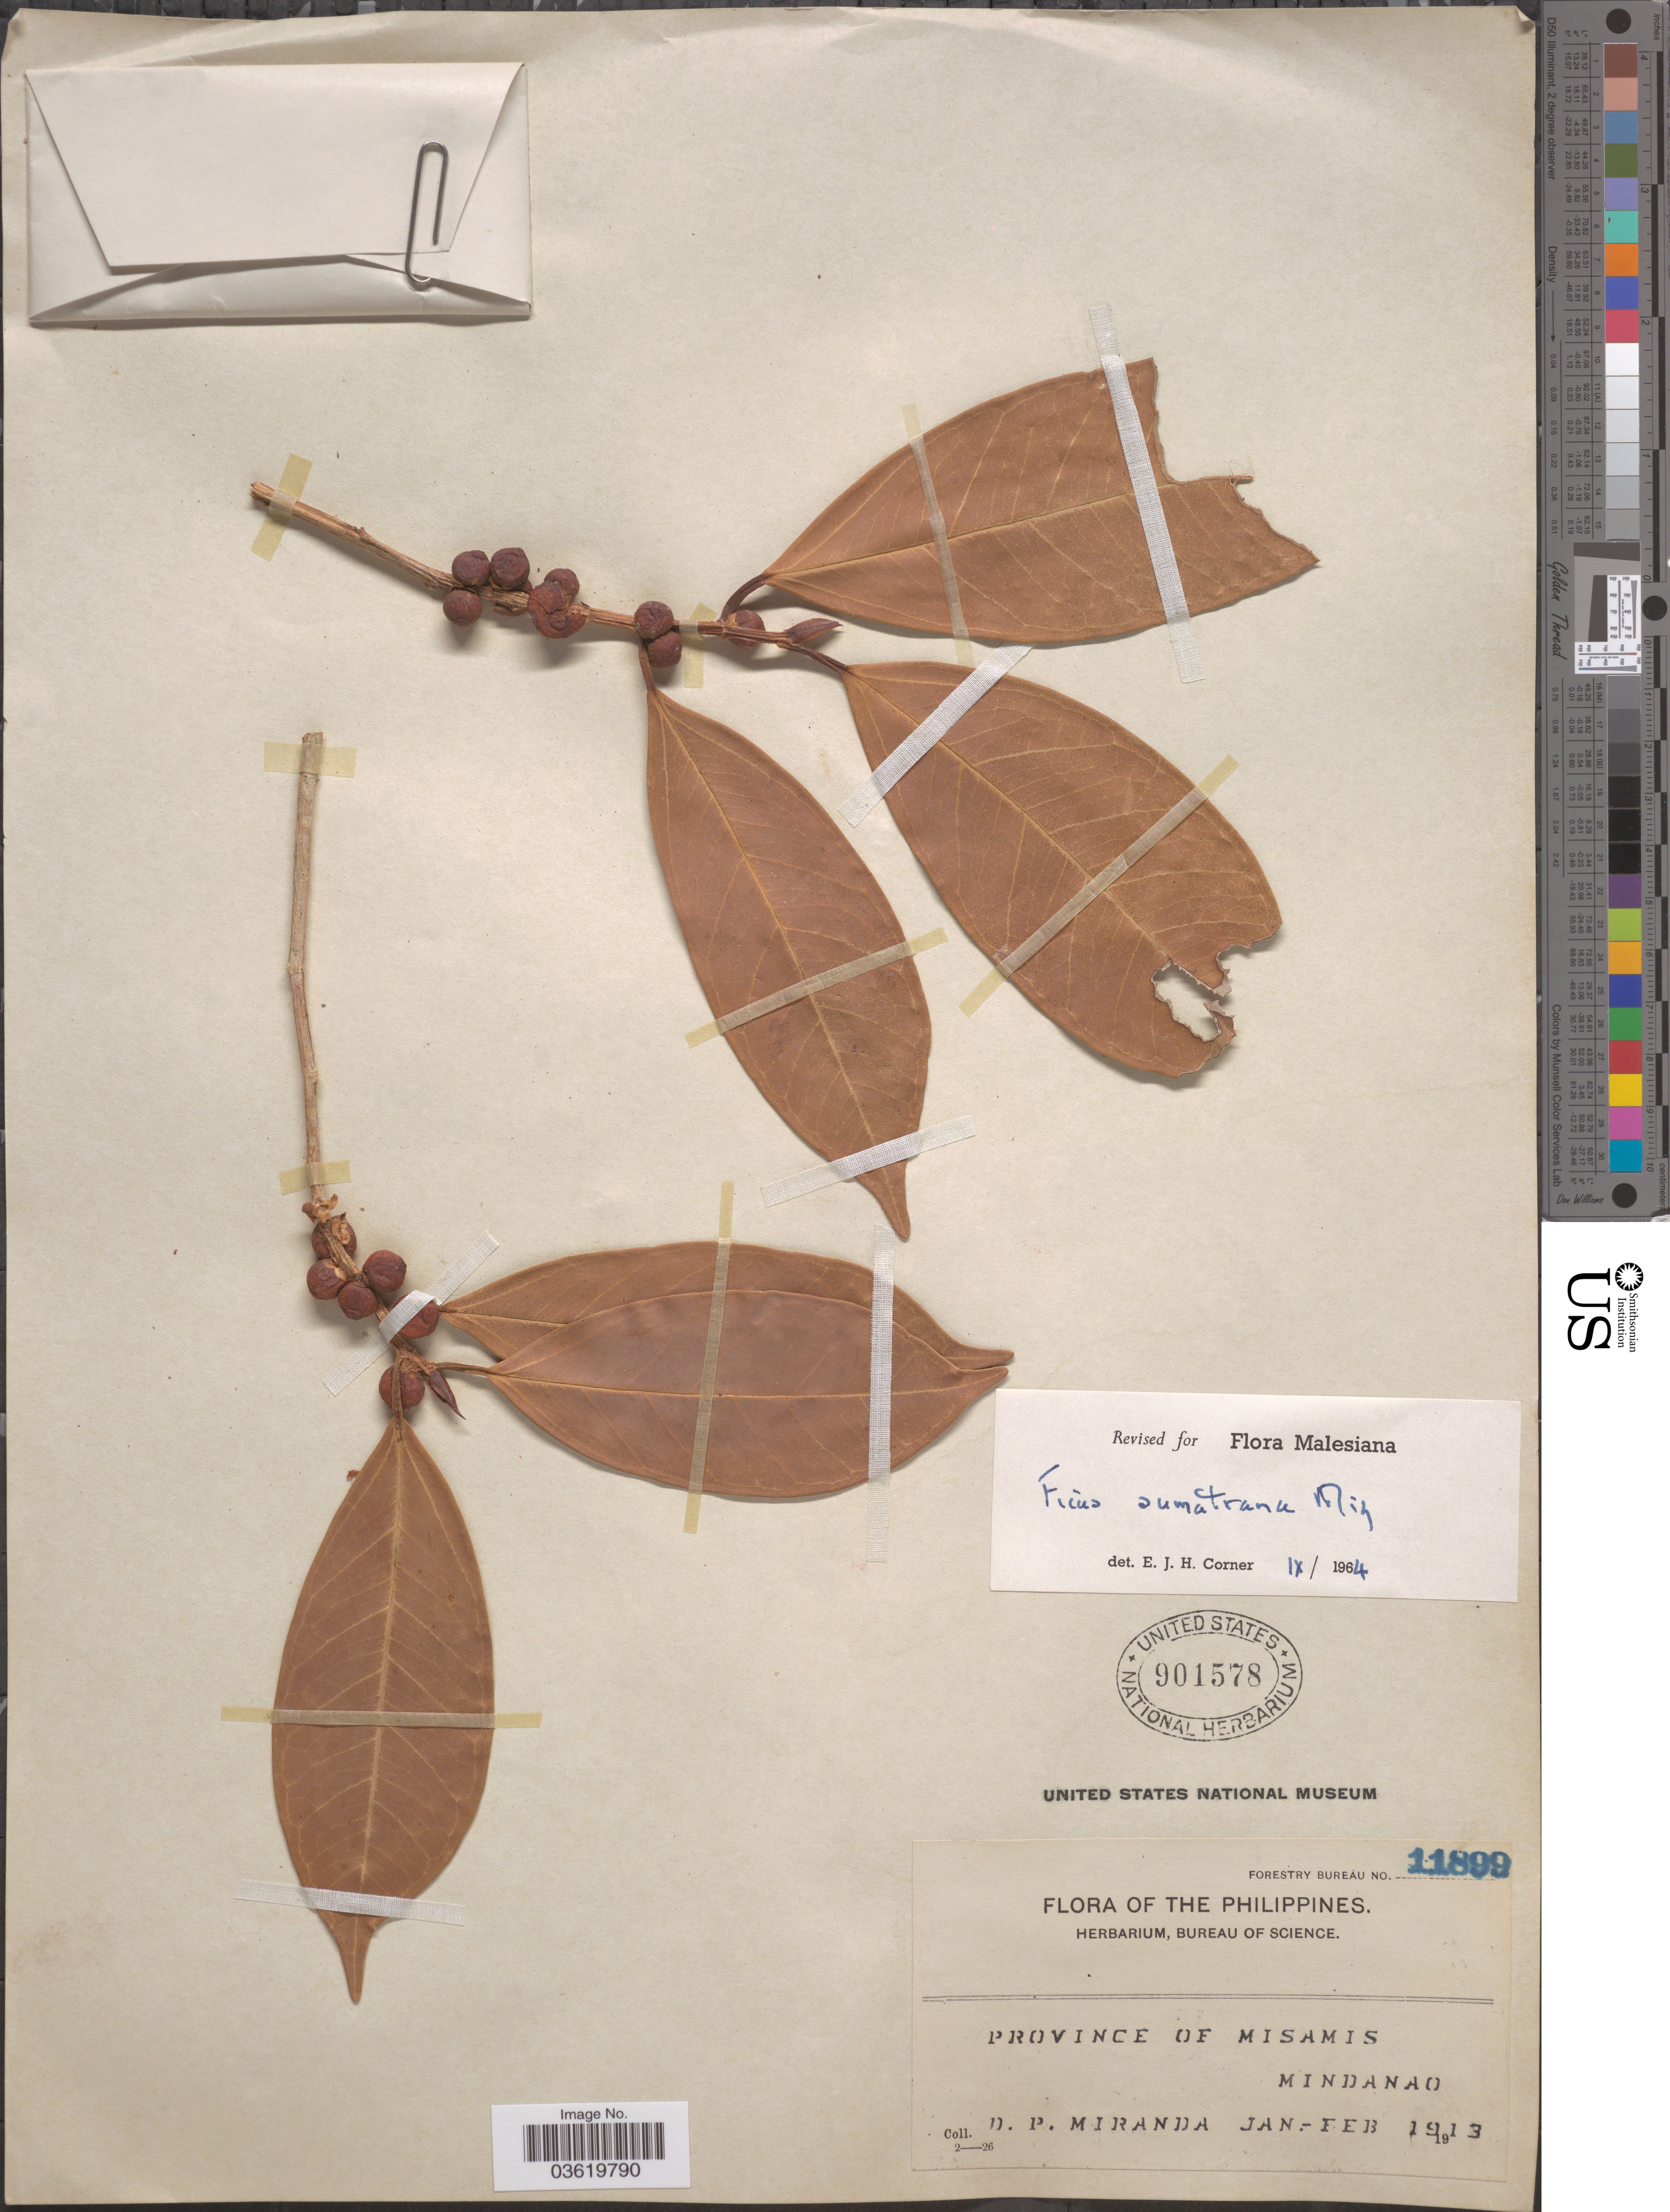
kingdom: Plantae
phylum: Tracheophyta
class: Magnoliopsida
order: Rosales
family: Moraceae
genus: Ficus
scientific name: Ficus sumatrana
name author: Miq.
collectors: D. P. Miranda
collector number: Forestry Bureau 11899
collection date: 1913-01/1913-02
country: Philippines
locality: Province of Misamis. Mindanao.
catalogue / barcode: US 901578